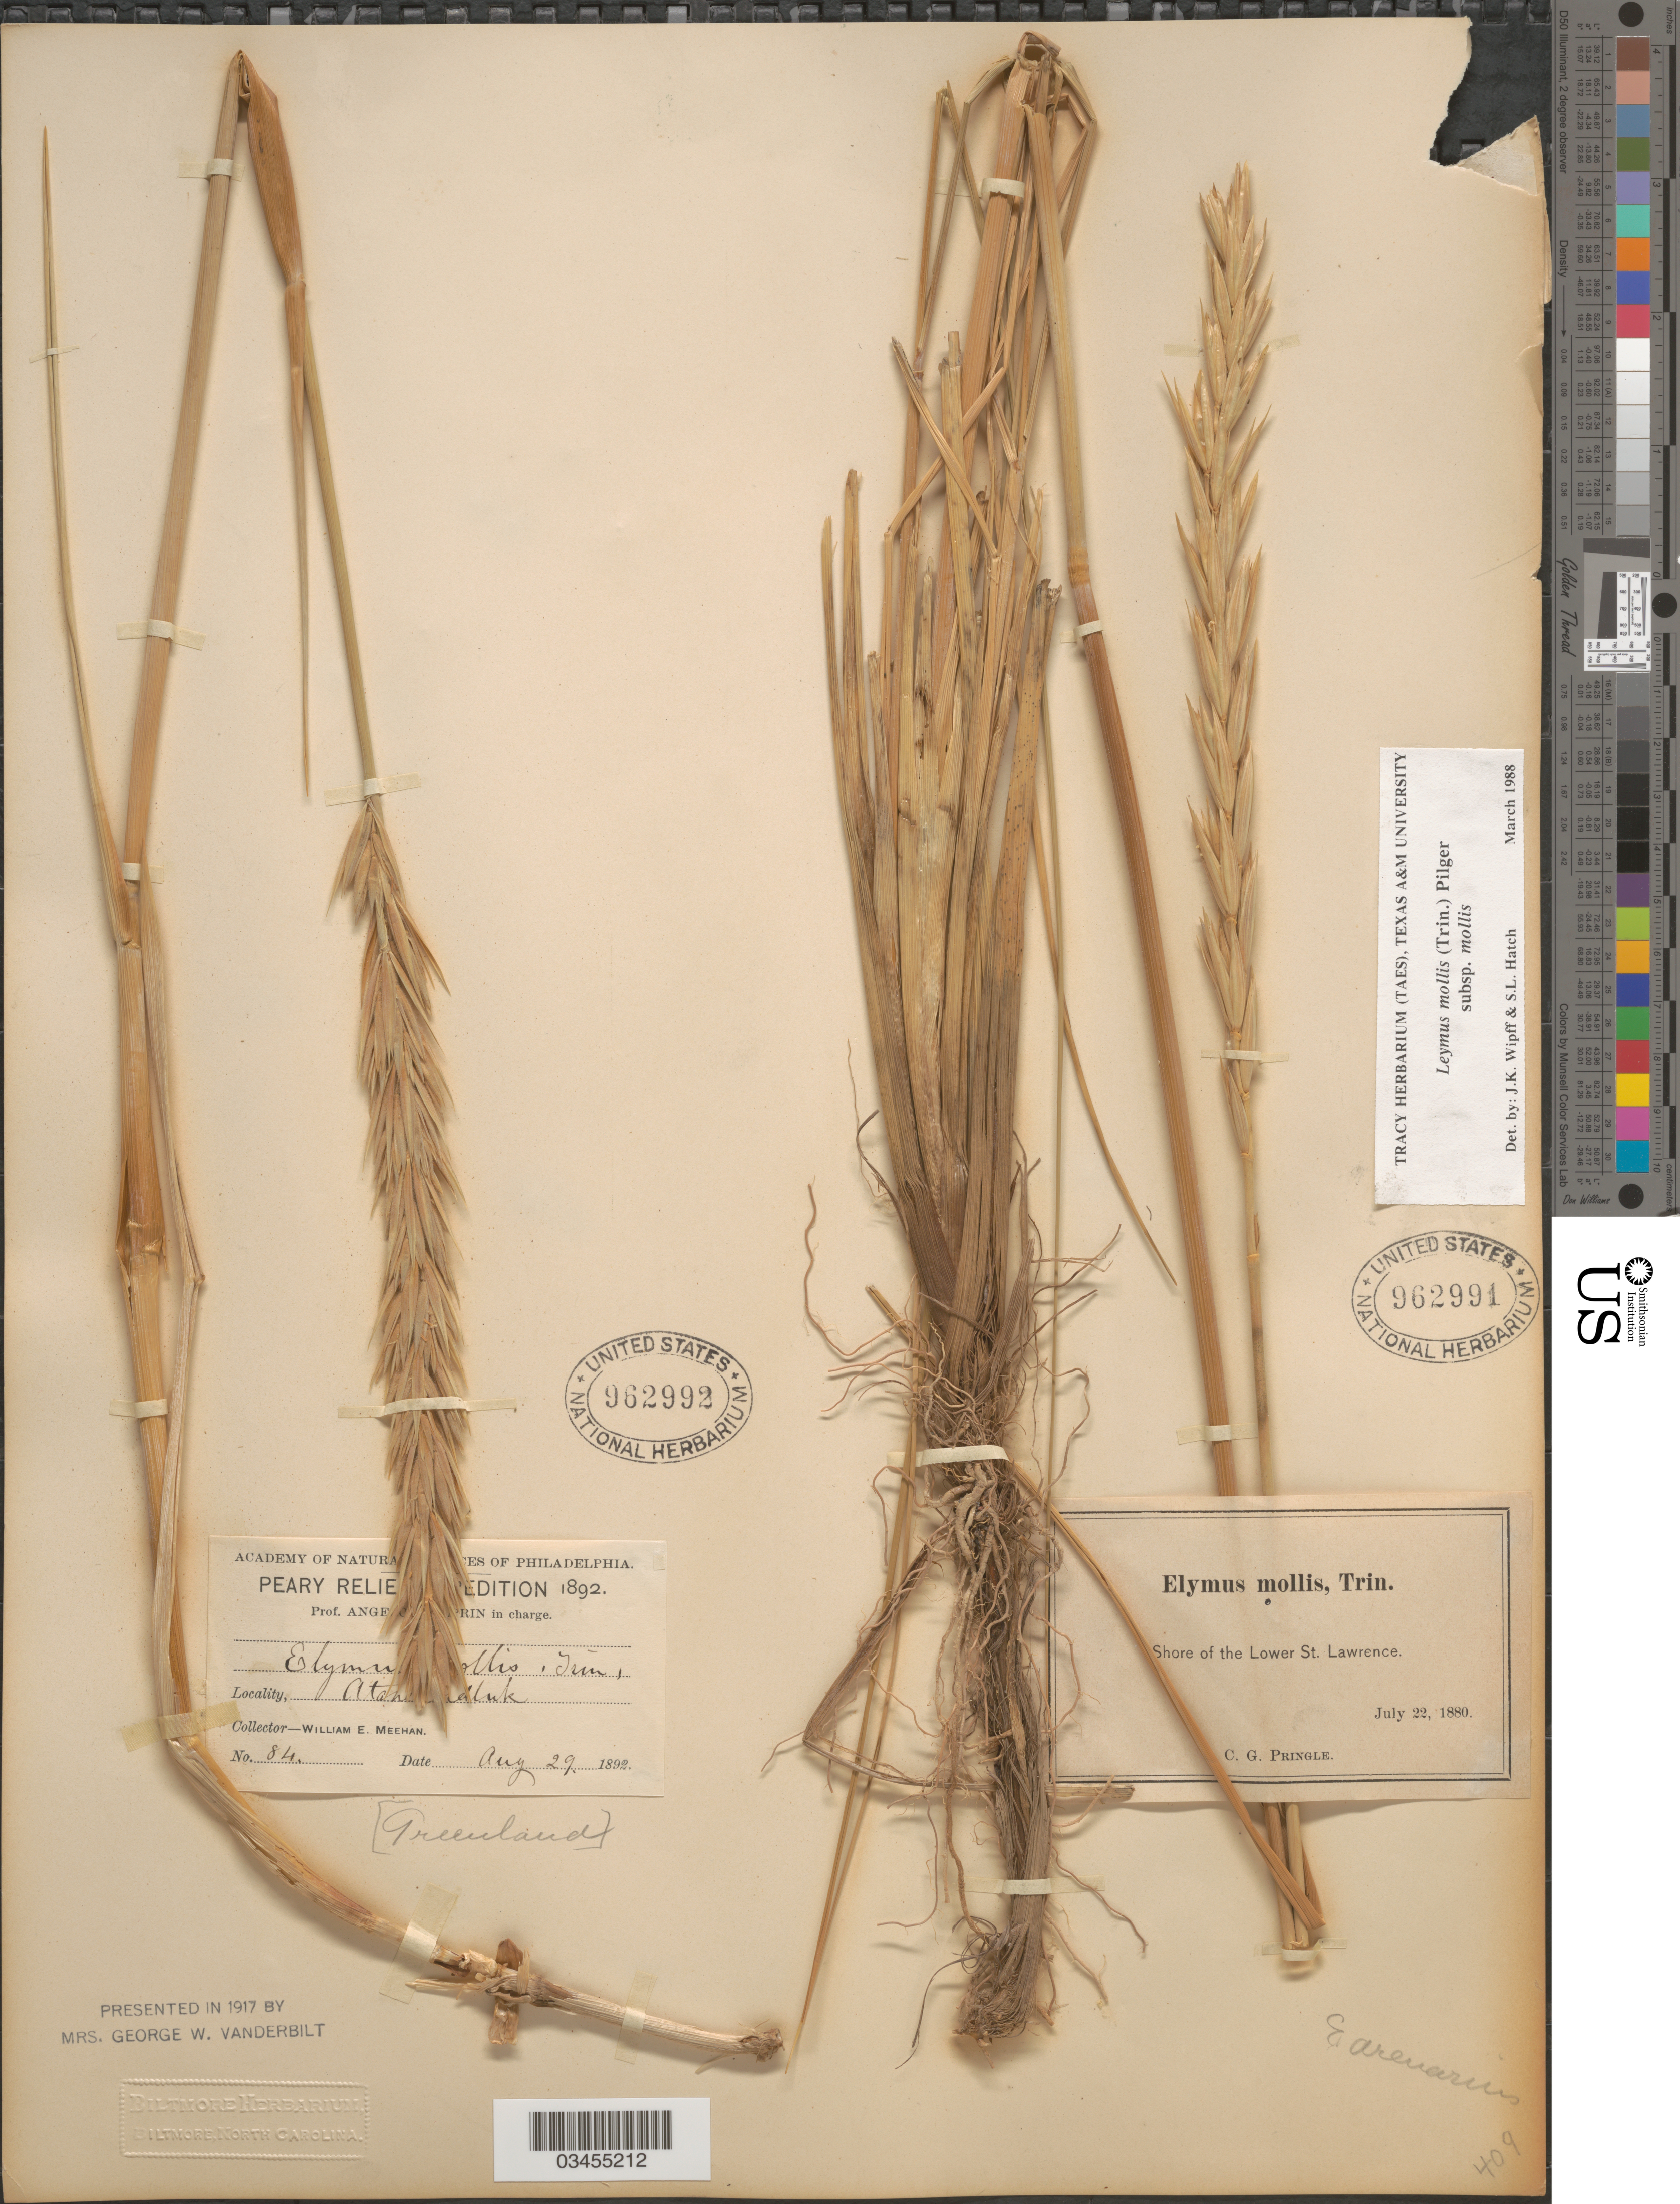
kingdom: Plantae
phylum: Tracheophyta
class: Liliopsida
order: Poales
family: Poaceae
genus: Leymus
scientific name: Leymus mollis subsp. mollis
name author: (Trin.) Pilg.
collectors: W. Meehan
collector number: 84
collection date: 1892-08-29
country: Greenland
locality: Peary Relief Expedition 1892. Atanikerdluk.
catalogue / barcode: US 962992-2